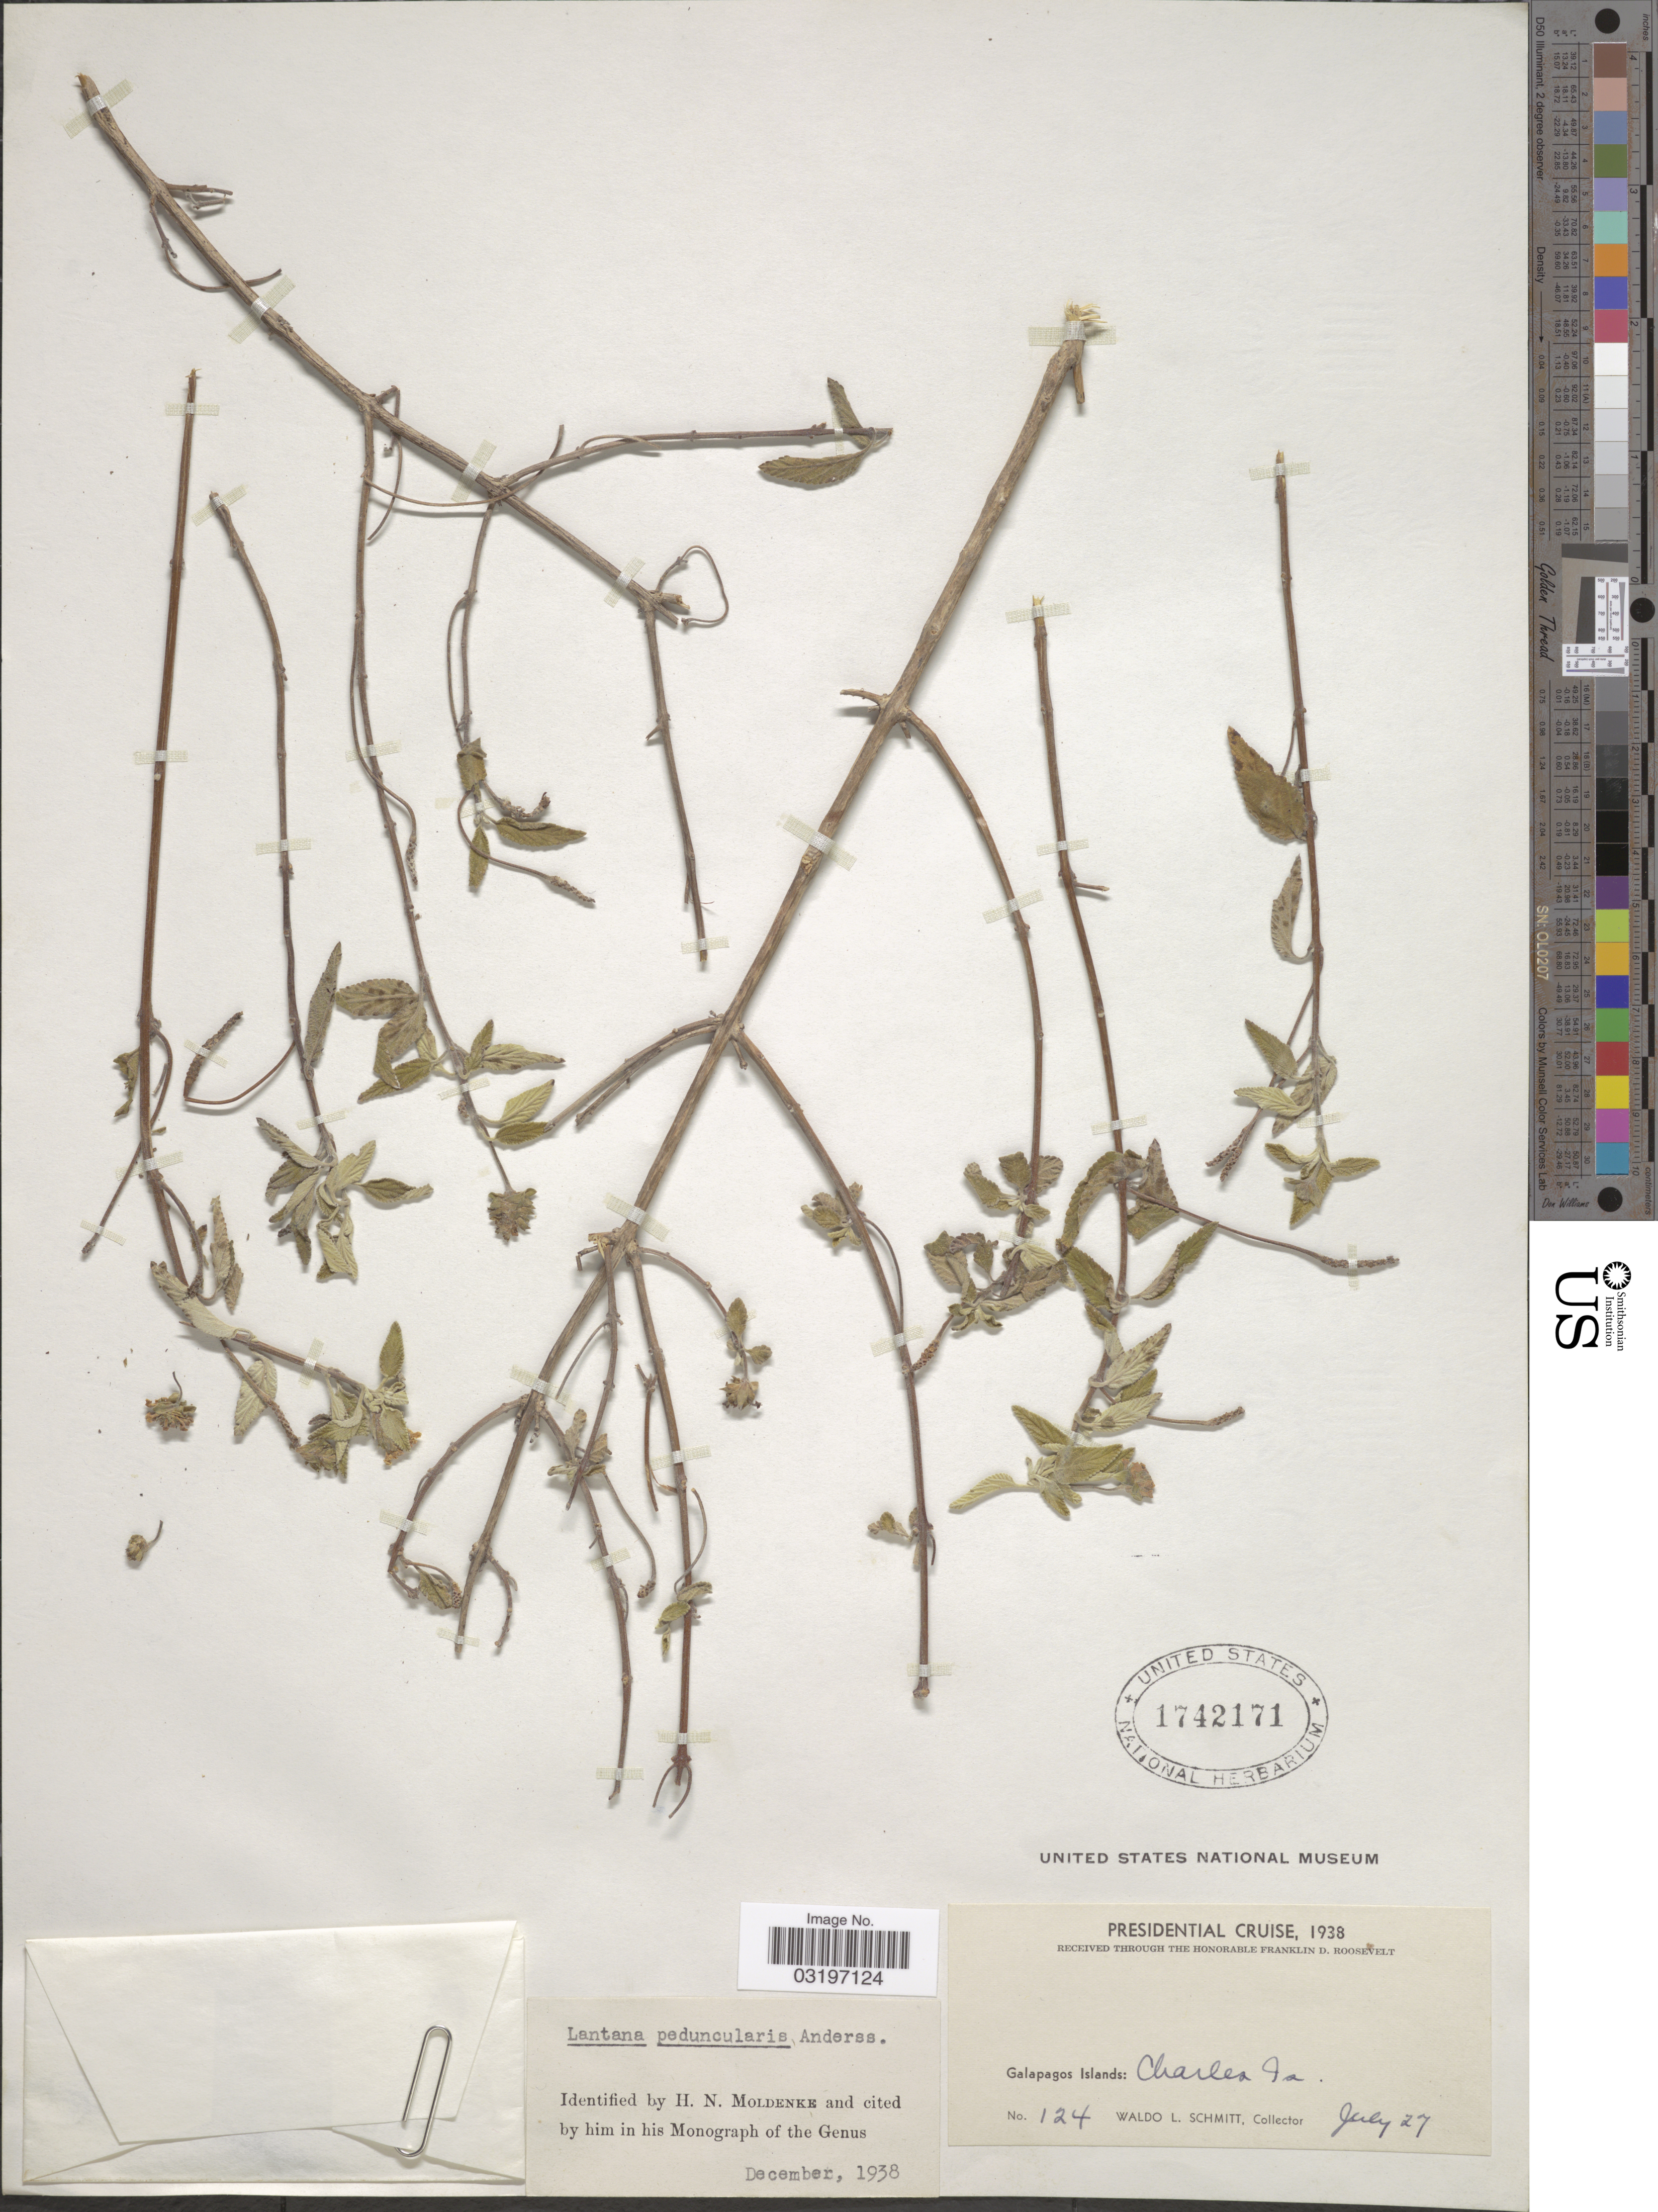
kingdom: Plantae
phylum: Tracheophyta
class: Magnoliopsida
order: Lamiales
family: Verbenaceae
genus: Lantana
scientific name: Lantana peduncularis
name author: Andersson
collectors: W. L. Schmitt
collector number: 124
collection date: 1938-07-27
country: Ecuador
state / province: Colón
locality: Galapagos Islands: Charles Is.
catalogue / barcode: US 1742171